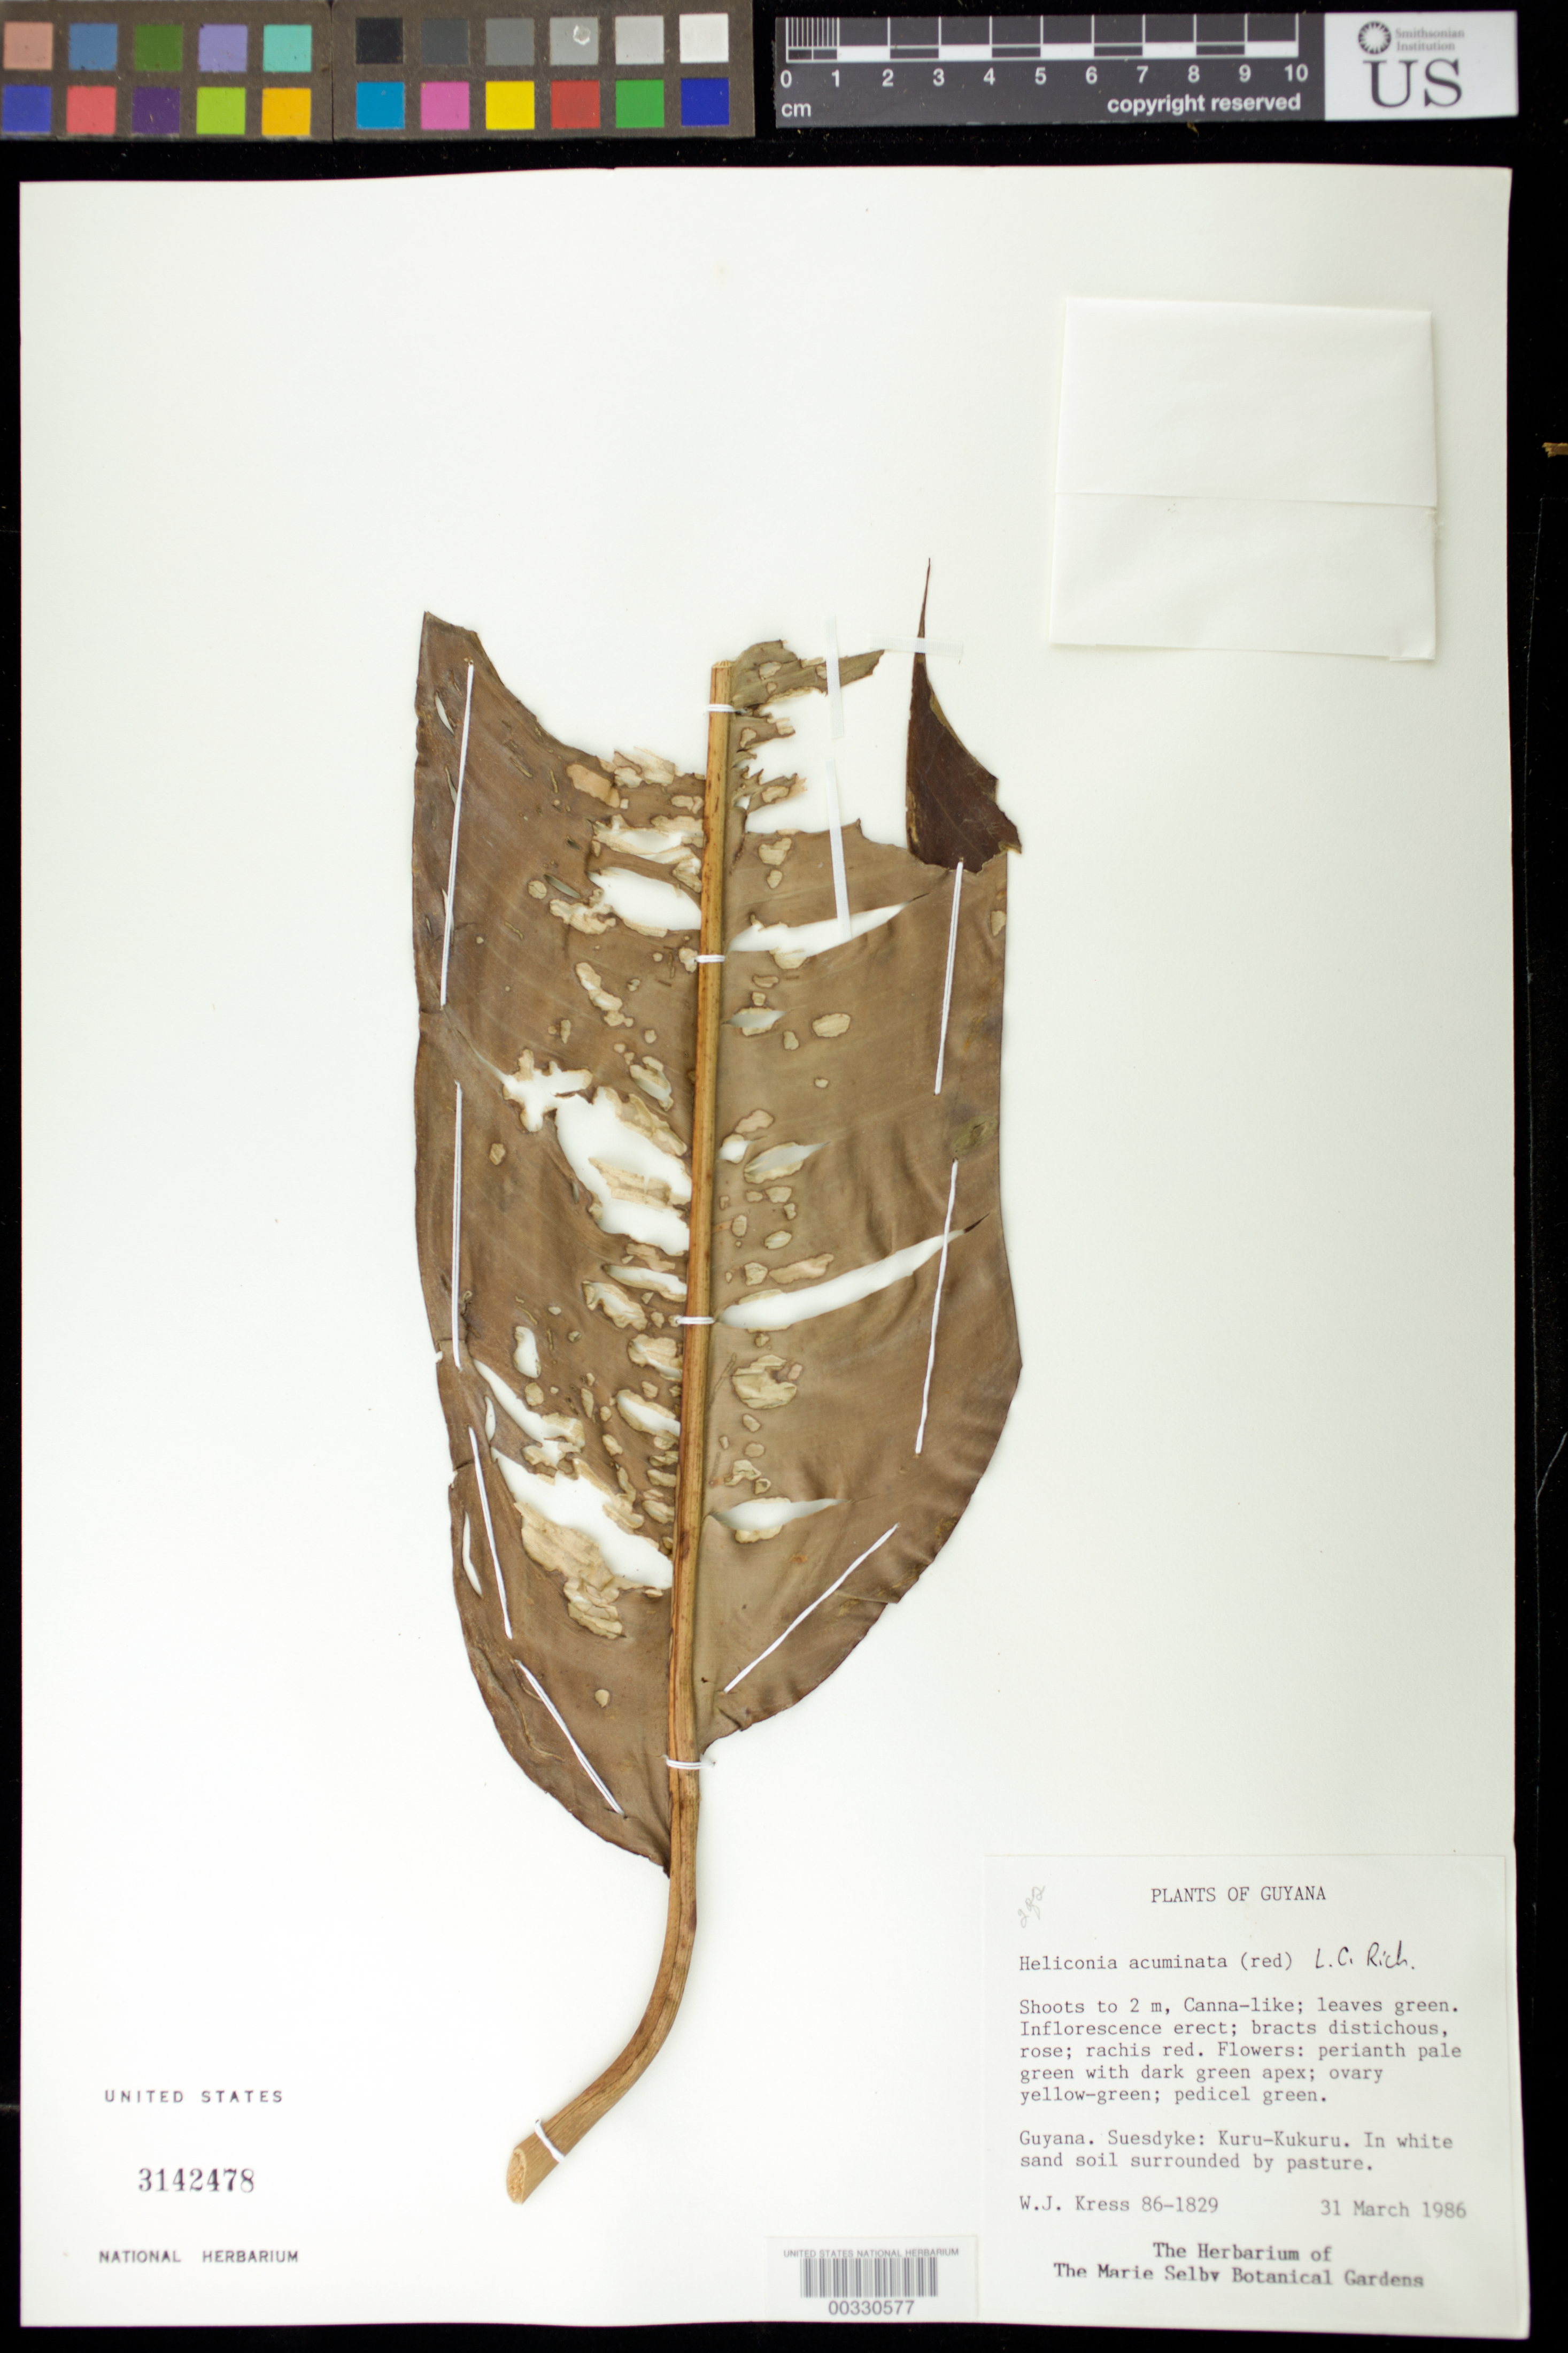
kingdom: Plantae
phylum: Tracheophyta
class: Liliopsida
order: Zingiberales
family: Heliconiaceae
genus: Heliconia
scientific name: Heliconia acuminata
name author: A. Rich.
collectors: W. J. Kress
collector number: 86-1829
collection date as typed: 31 Mar 1986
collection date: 1986-03-31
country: Guyana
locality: Suesdyke, kuru-kukuru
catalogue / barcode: US 3142478